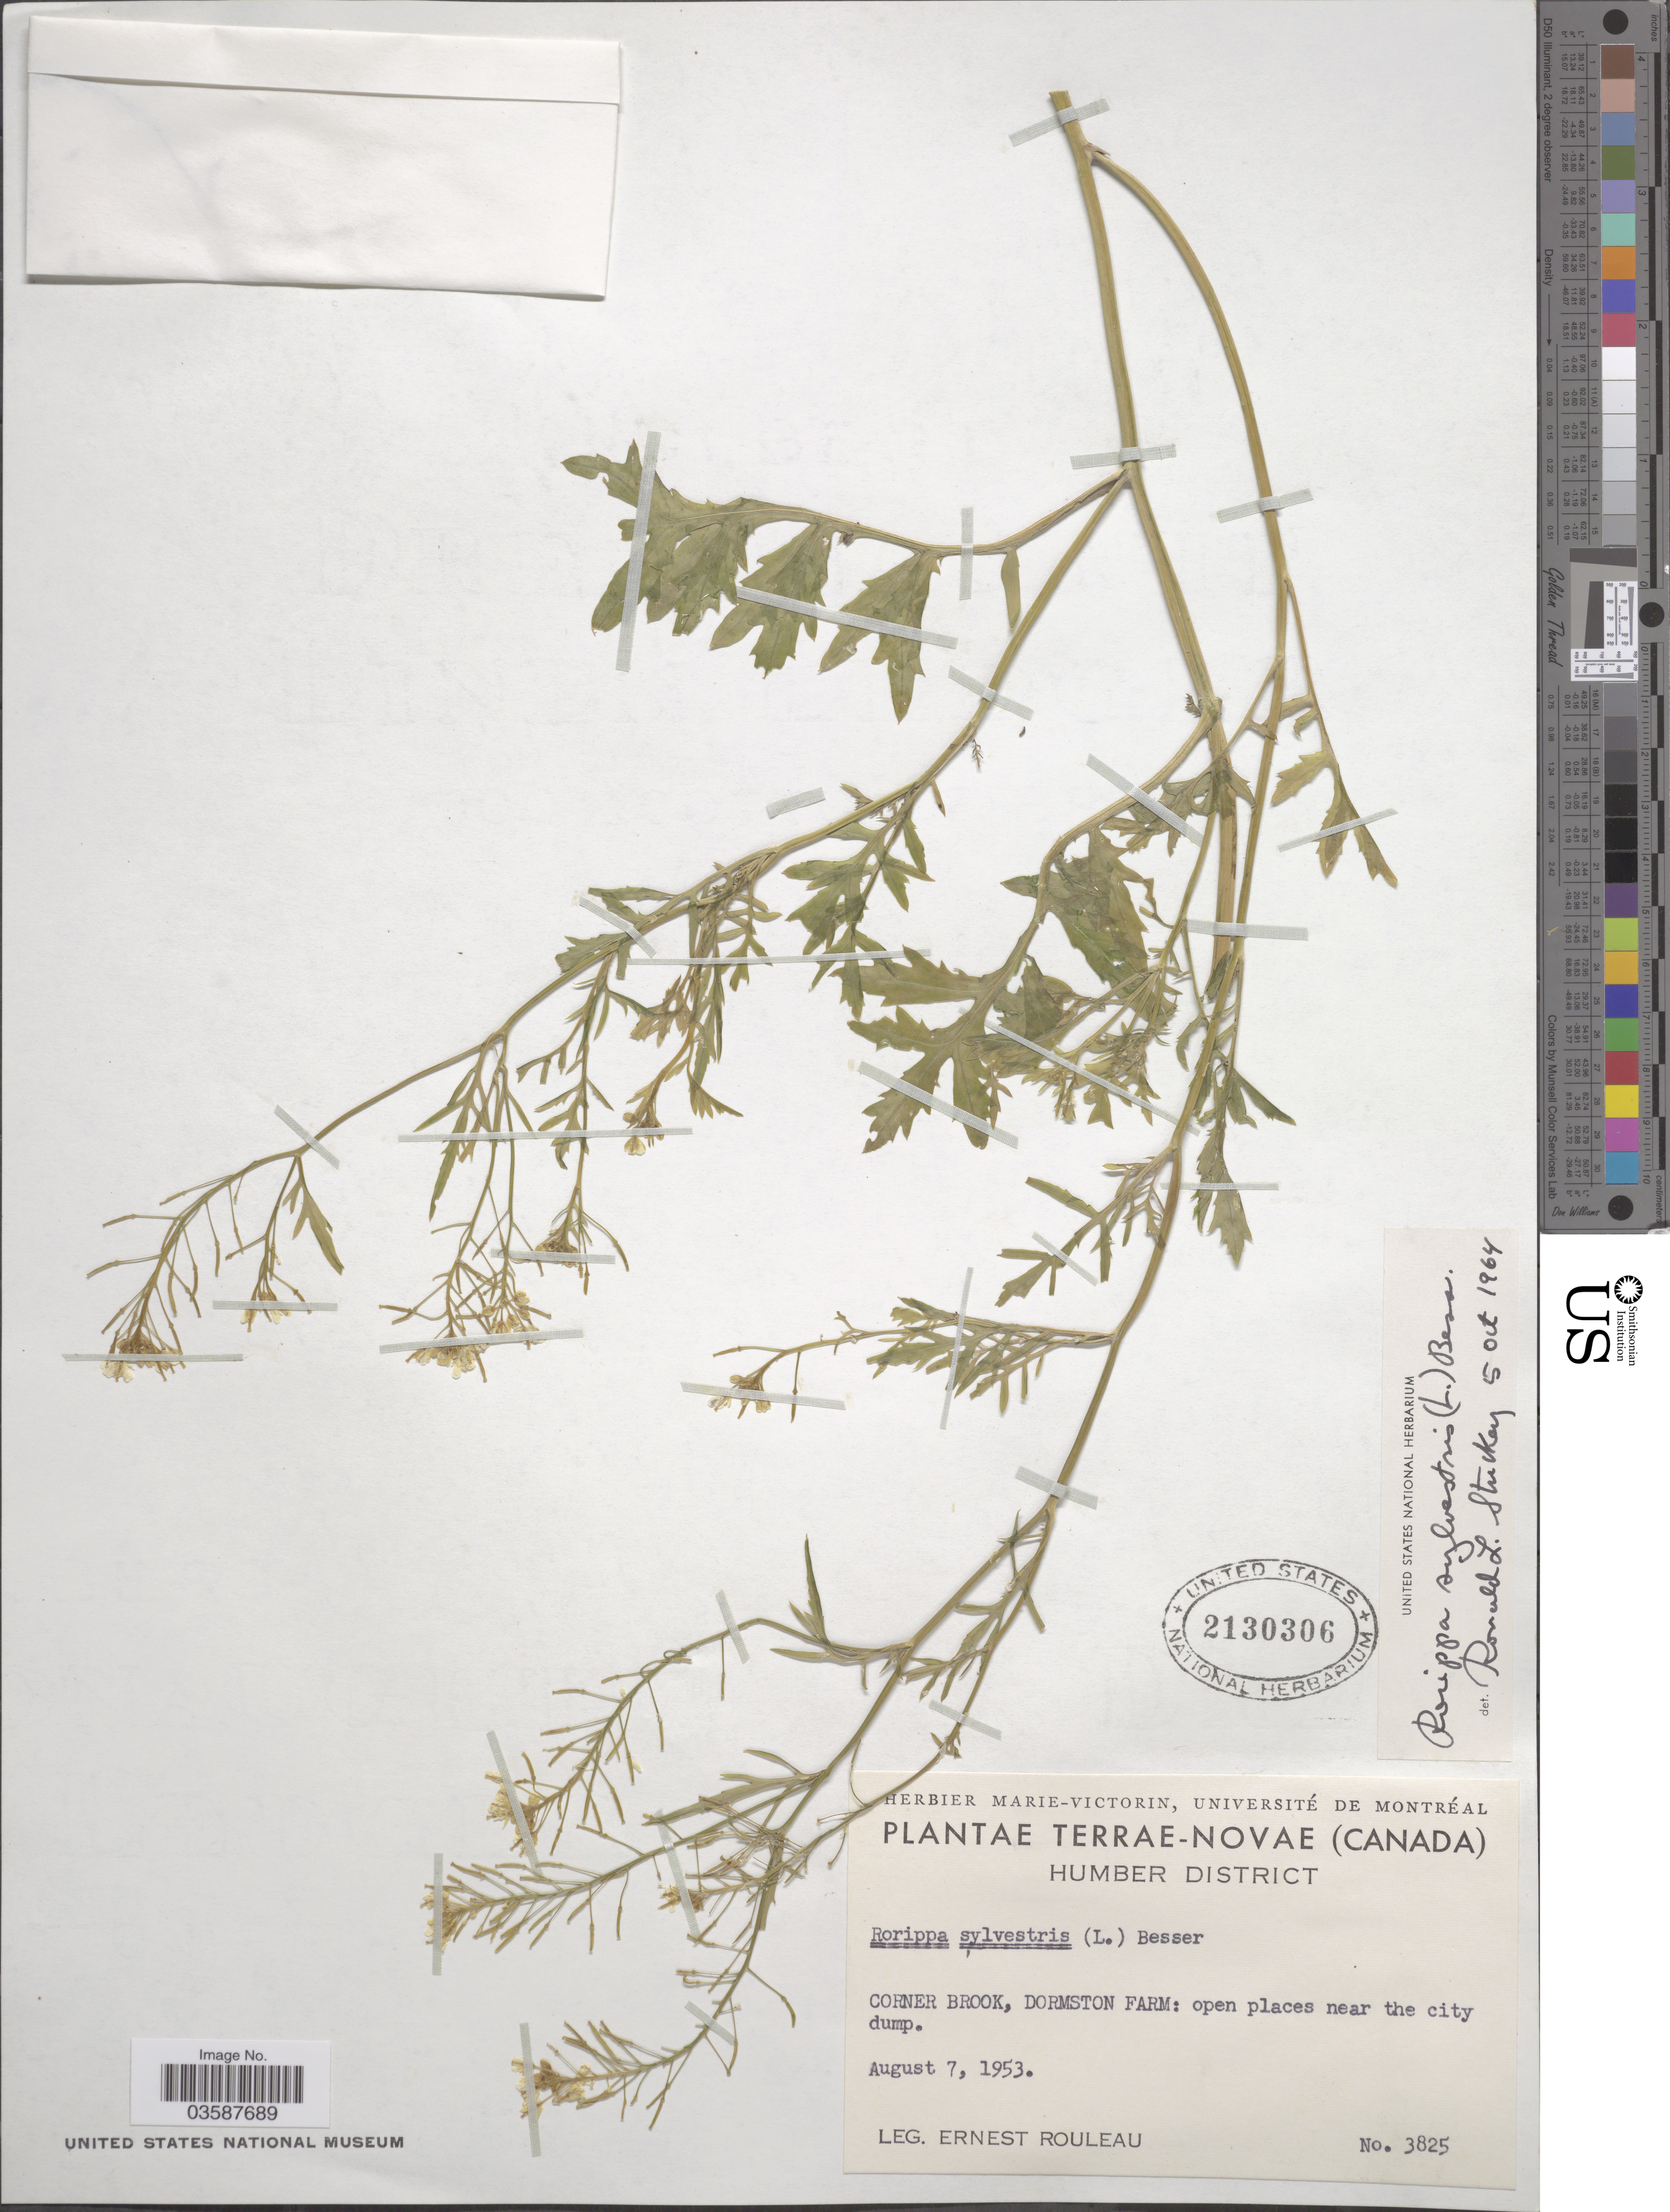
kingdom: Plantae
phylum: Tracheophyta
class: Magnoliopsida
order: Brassicales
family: Brassicaceae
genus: Rorippa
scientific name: Rorippa sylvestris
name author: (L.) Besser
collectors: J. Rouleau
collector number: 3825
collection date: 1953-08-07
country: Canada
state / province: Newfoundland and Labrador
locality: Terrae-Novae. Humber District. Corner Brook, Dormston Farm: open places near the city dump.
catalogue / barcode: US 2130306